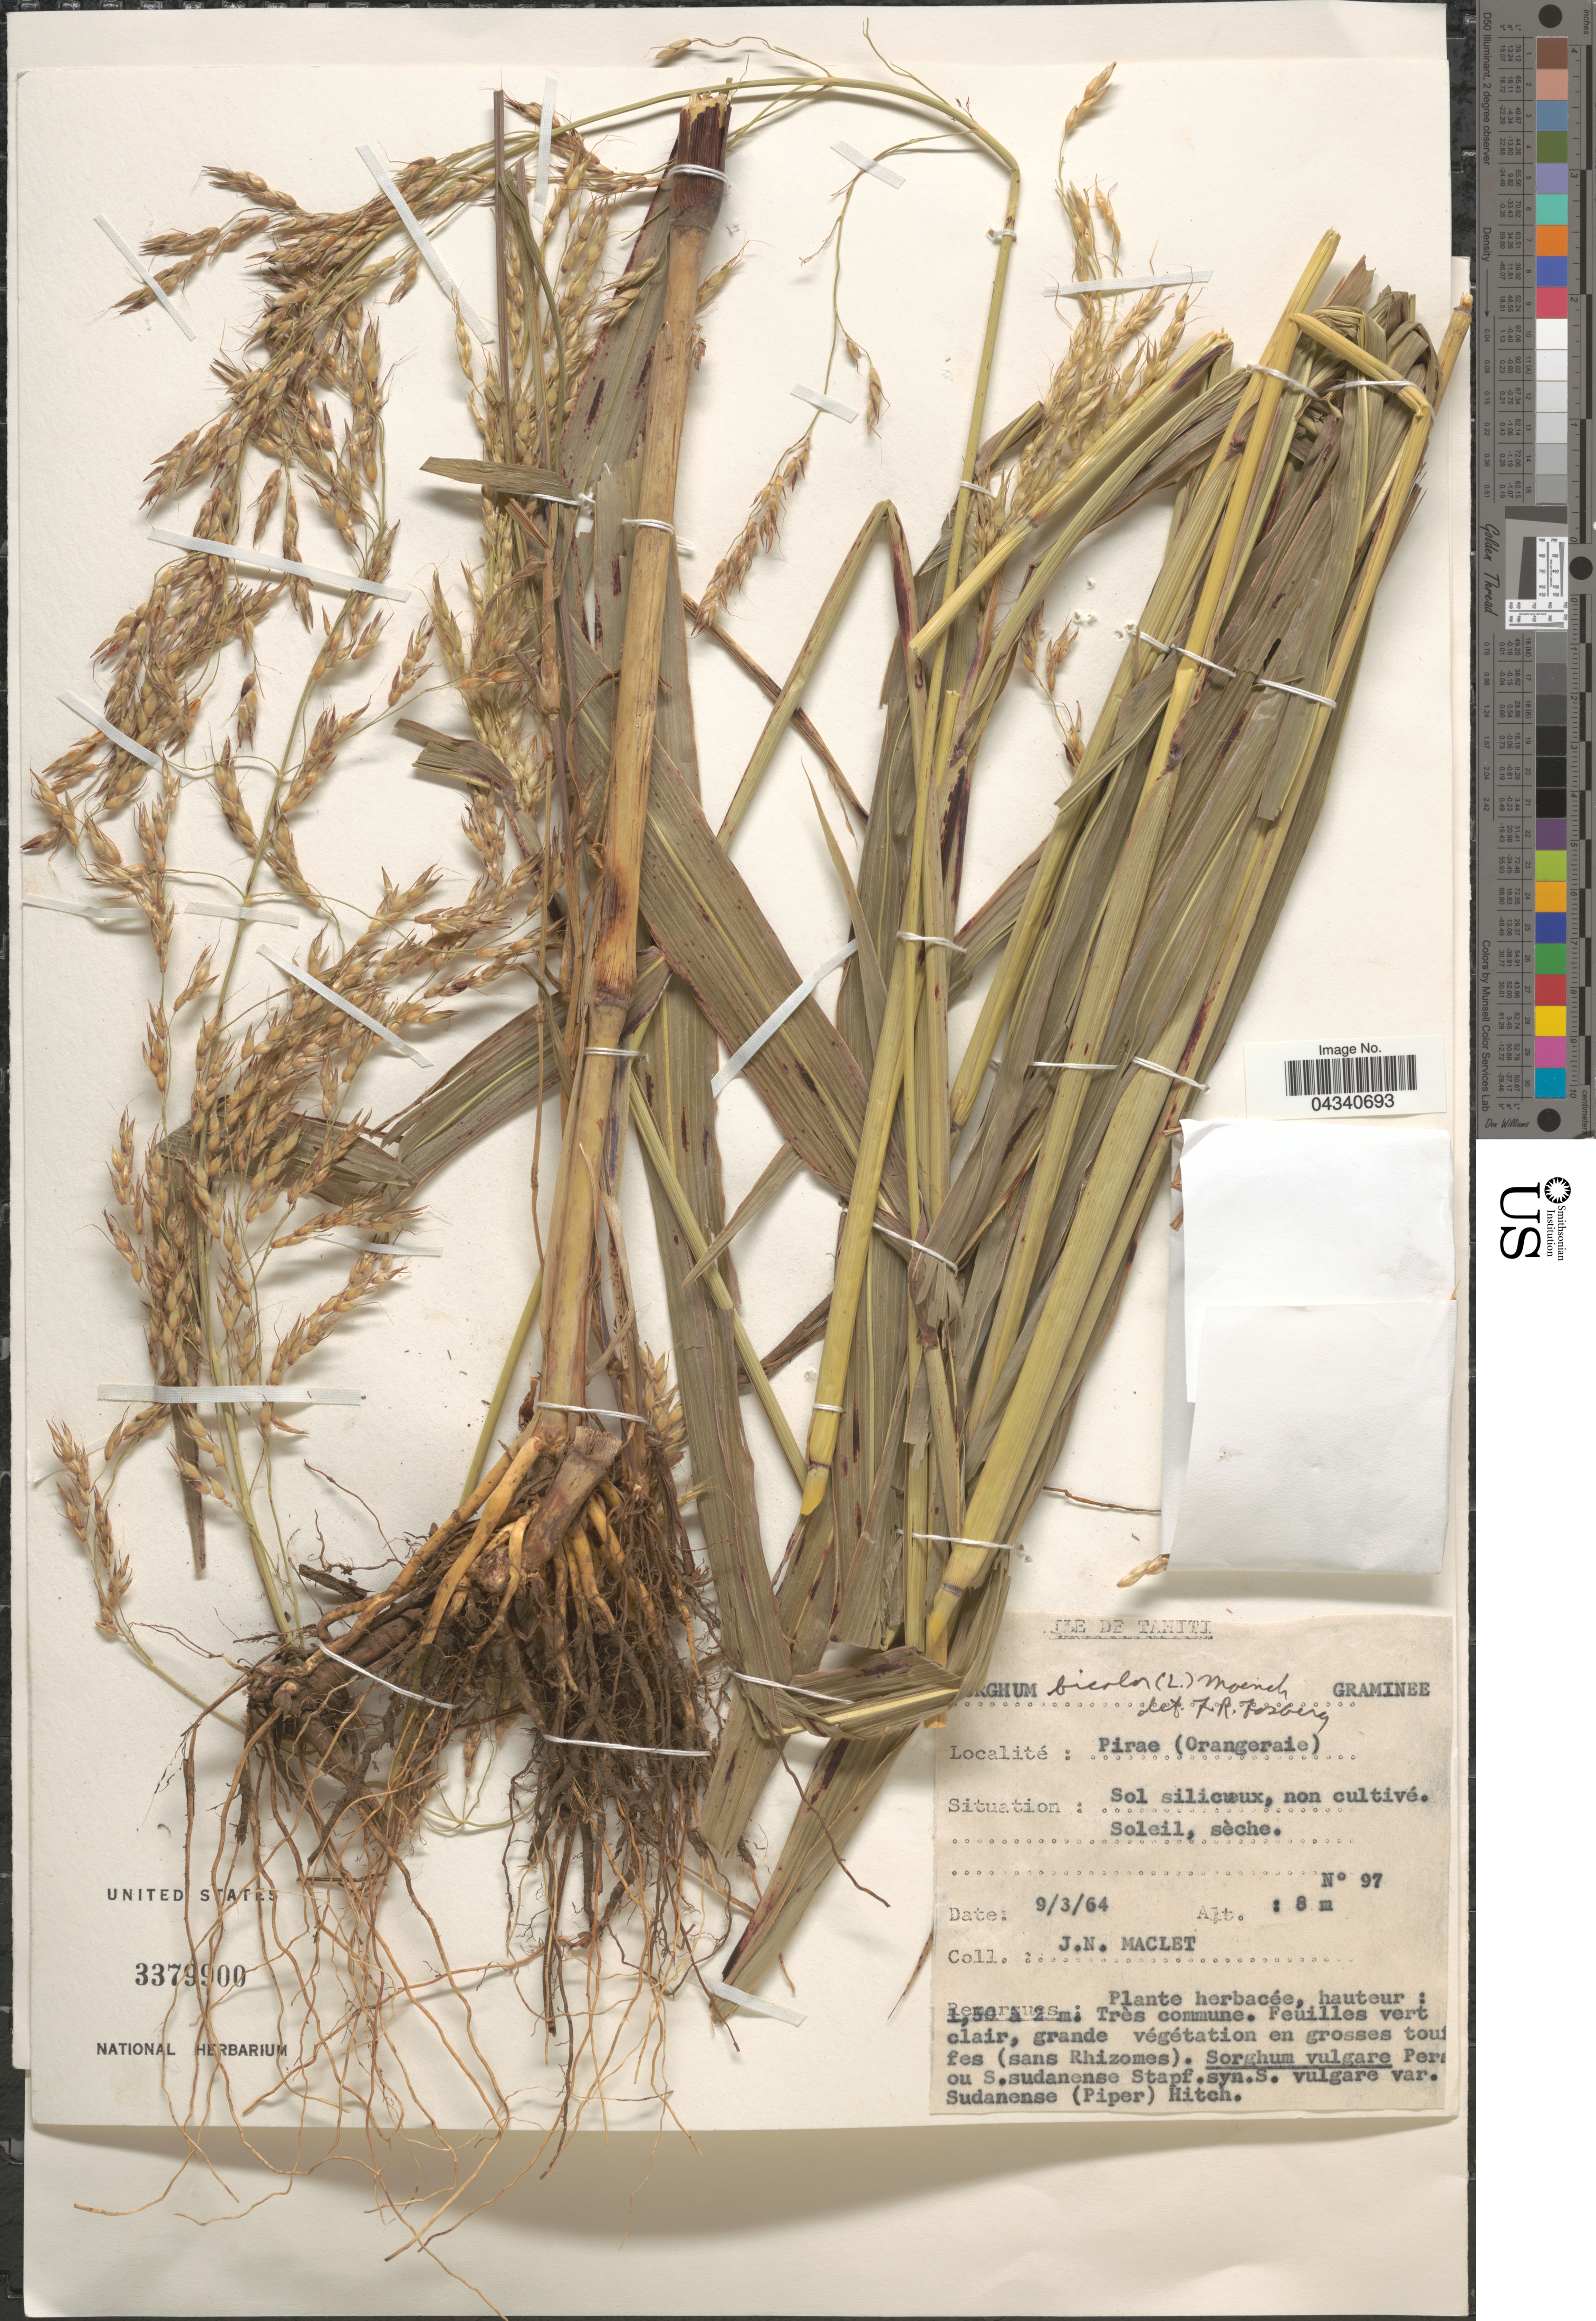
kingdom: Plantae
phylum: Tracheophyta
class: Liliopsida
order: Poales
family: Poaceae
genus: Sorghum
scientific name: Sorghum bicolor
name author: (L.) Moench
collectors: J. Maclet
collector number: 97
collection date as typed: Transcribed d/m/y: 9/3/64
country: French Polynesia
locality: Tahiti. Pirae (Orangeraie).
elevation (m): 8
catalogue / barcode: US 3379900